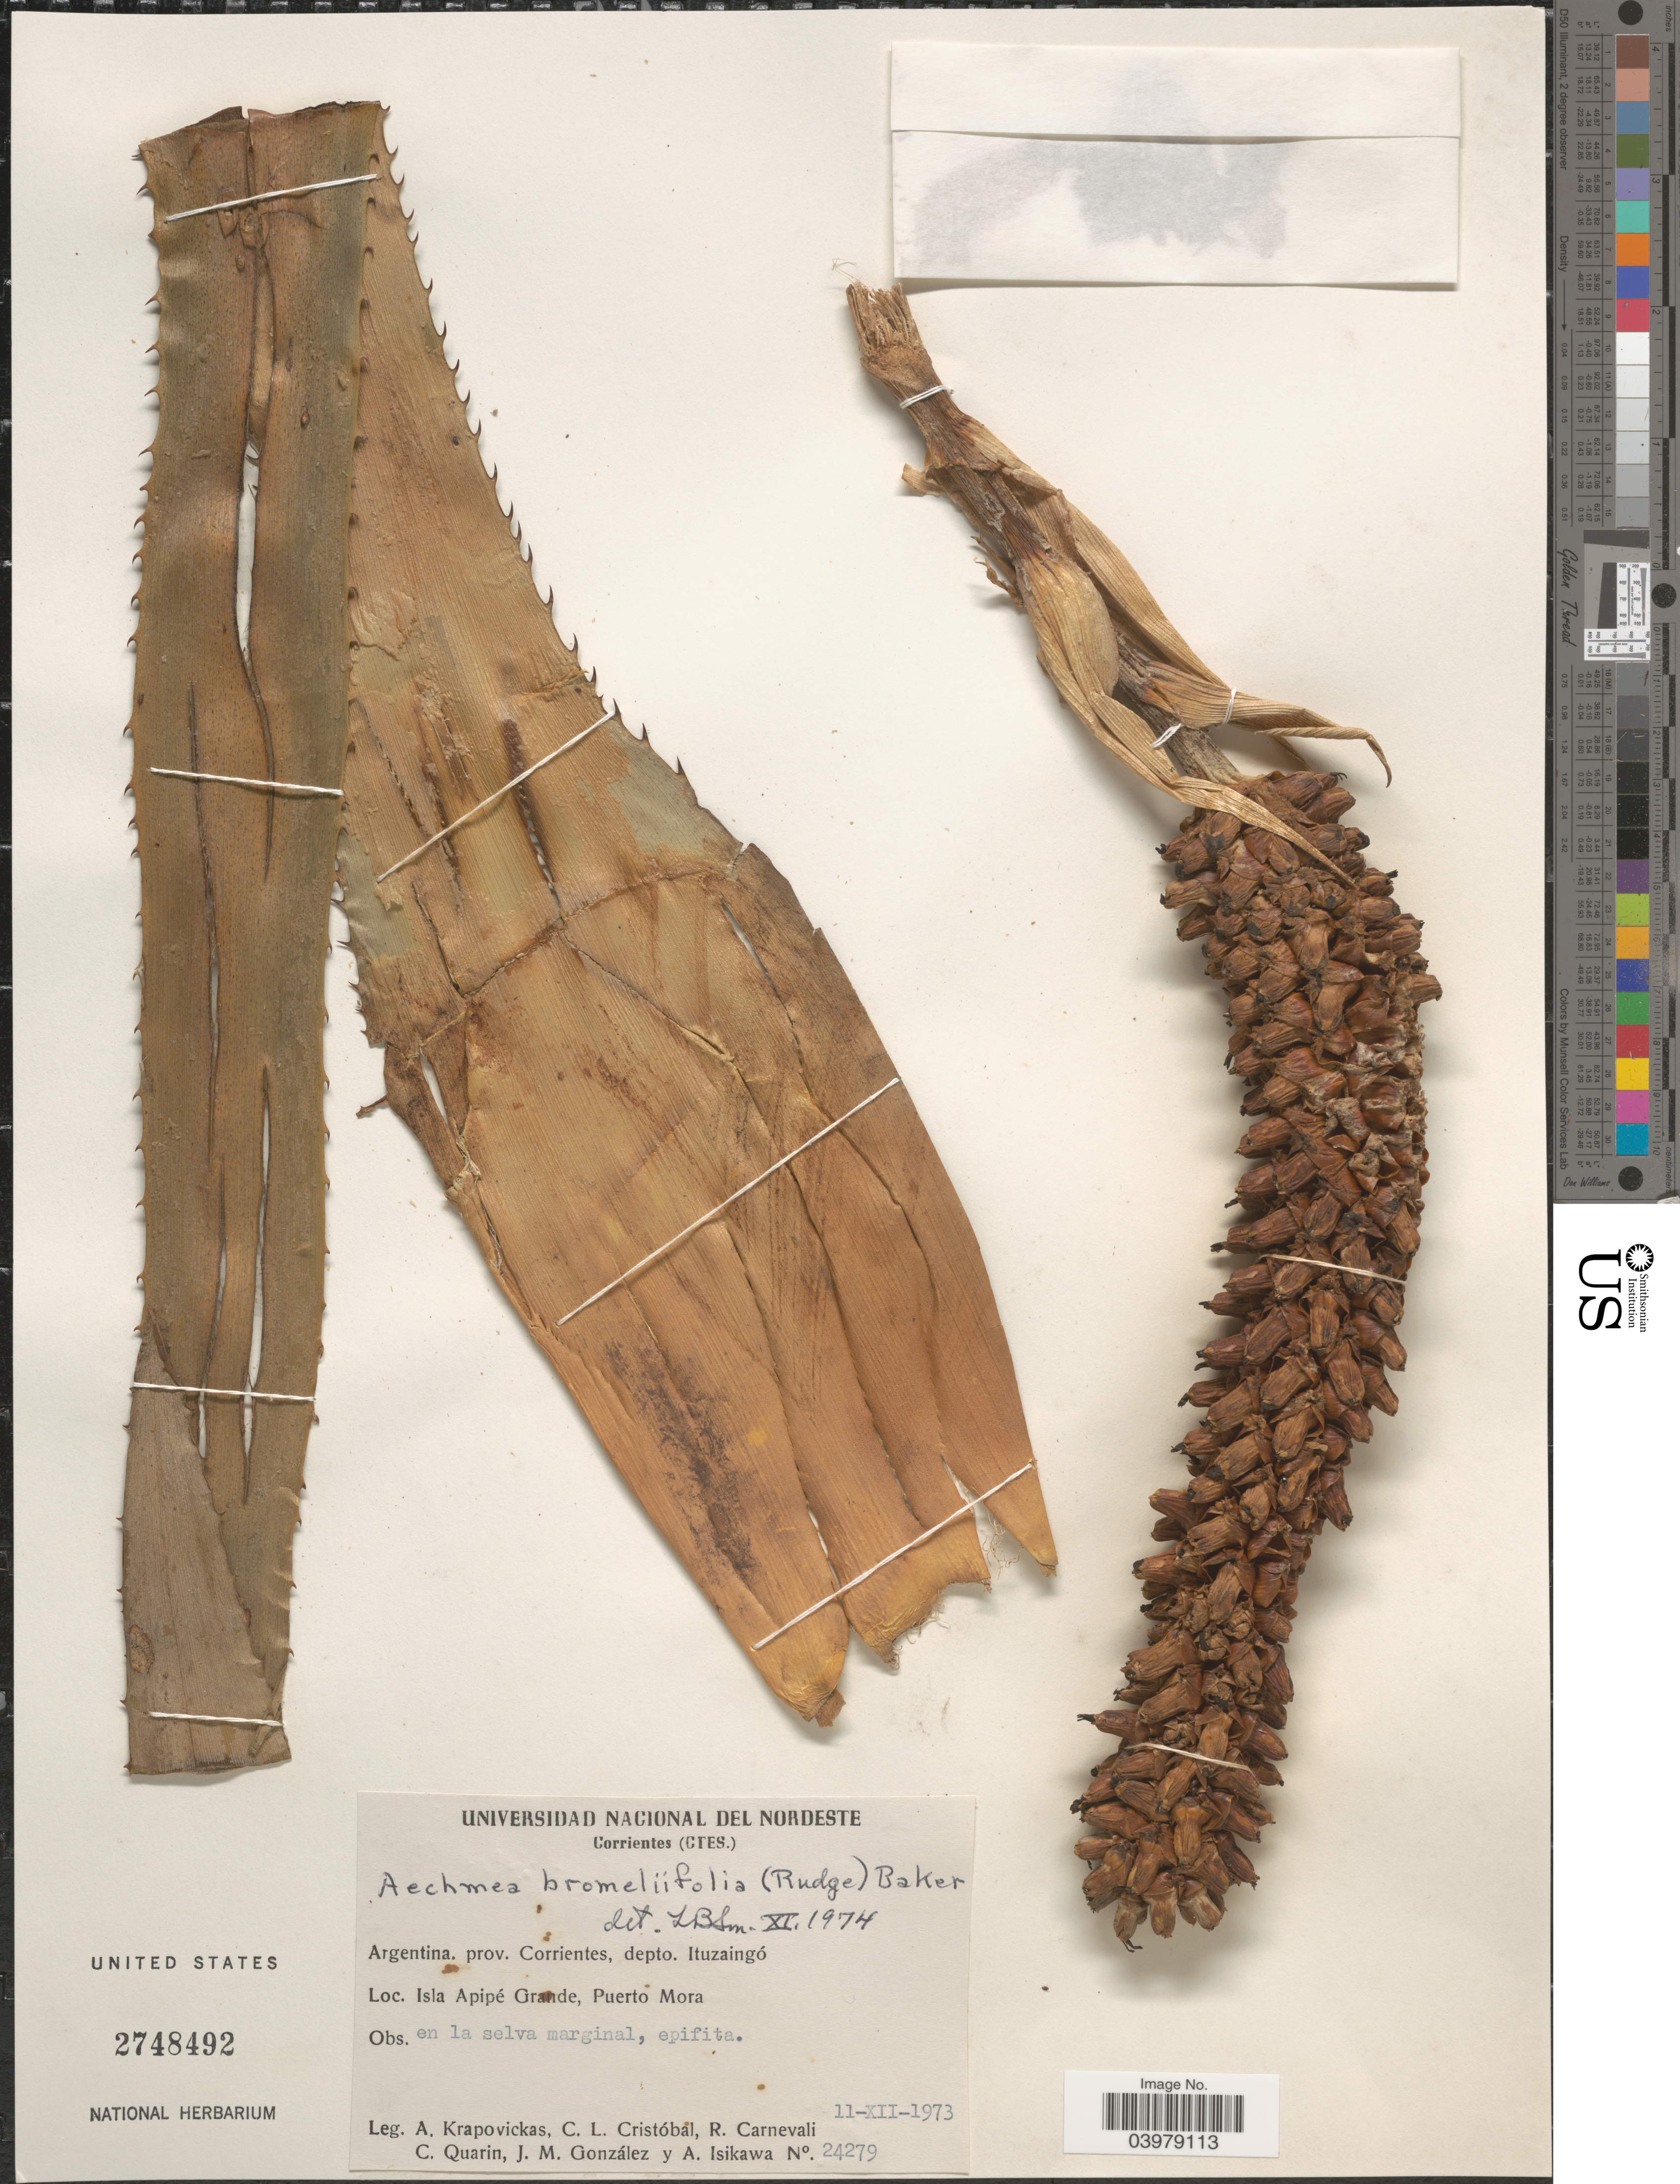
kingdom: Plantae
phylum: Tracheophyta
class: Liliopsida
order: Poales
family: Bromeliaceae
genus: Aechmea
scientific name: Aechmea bromeliifolia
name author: (Rudge) Baker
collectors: A. Krapovickas, C. Cristobal, R. Carnevali, C. Quarin & et al.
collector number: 24279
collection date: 1973-12-11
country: Argentina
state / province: Corrientes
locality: Depto. Ituzaingó. Isla Apipé Grande, Puerto Mora.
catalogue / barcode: US 2748492